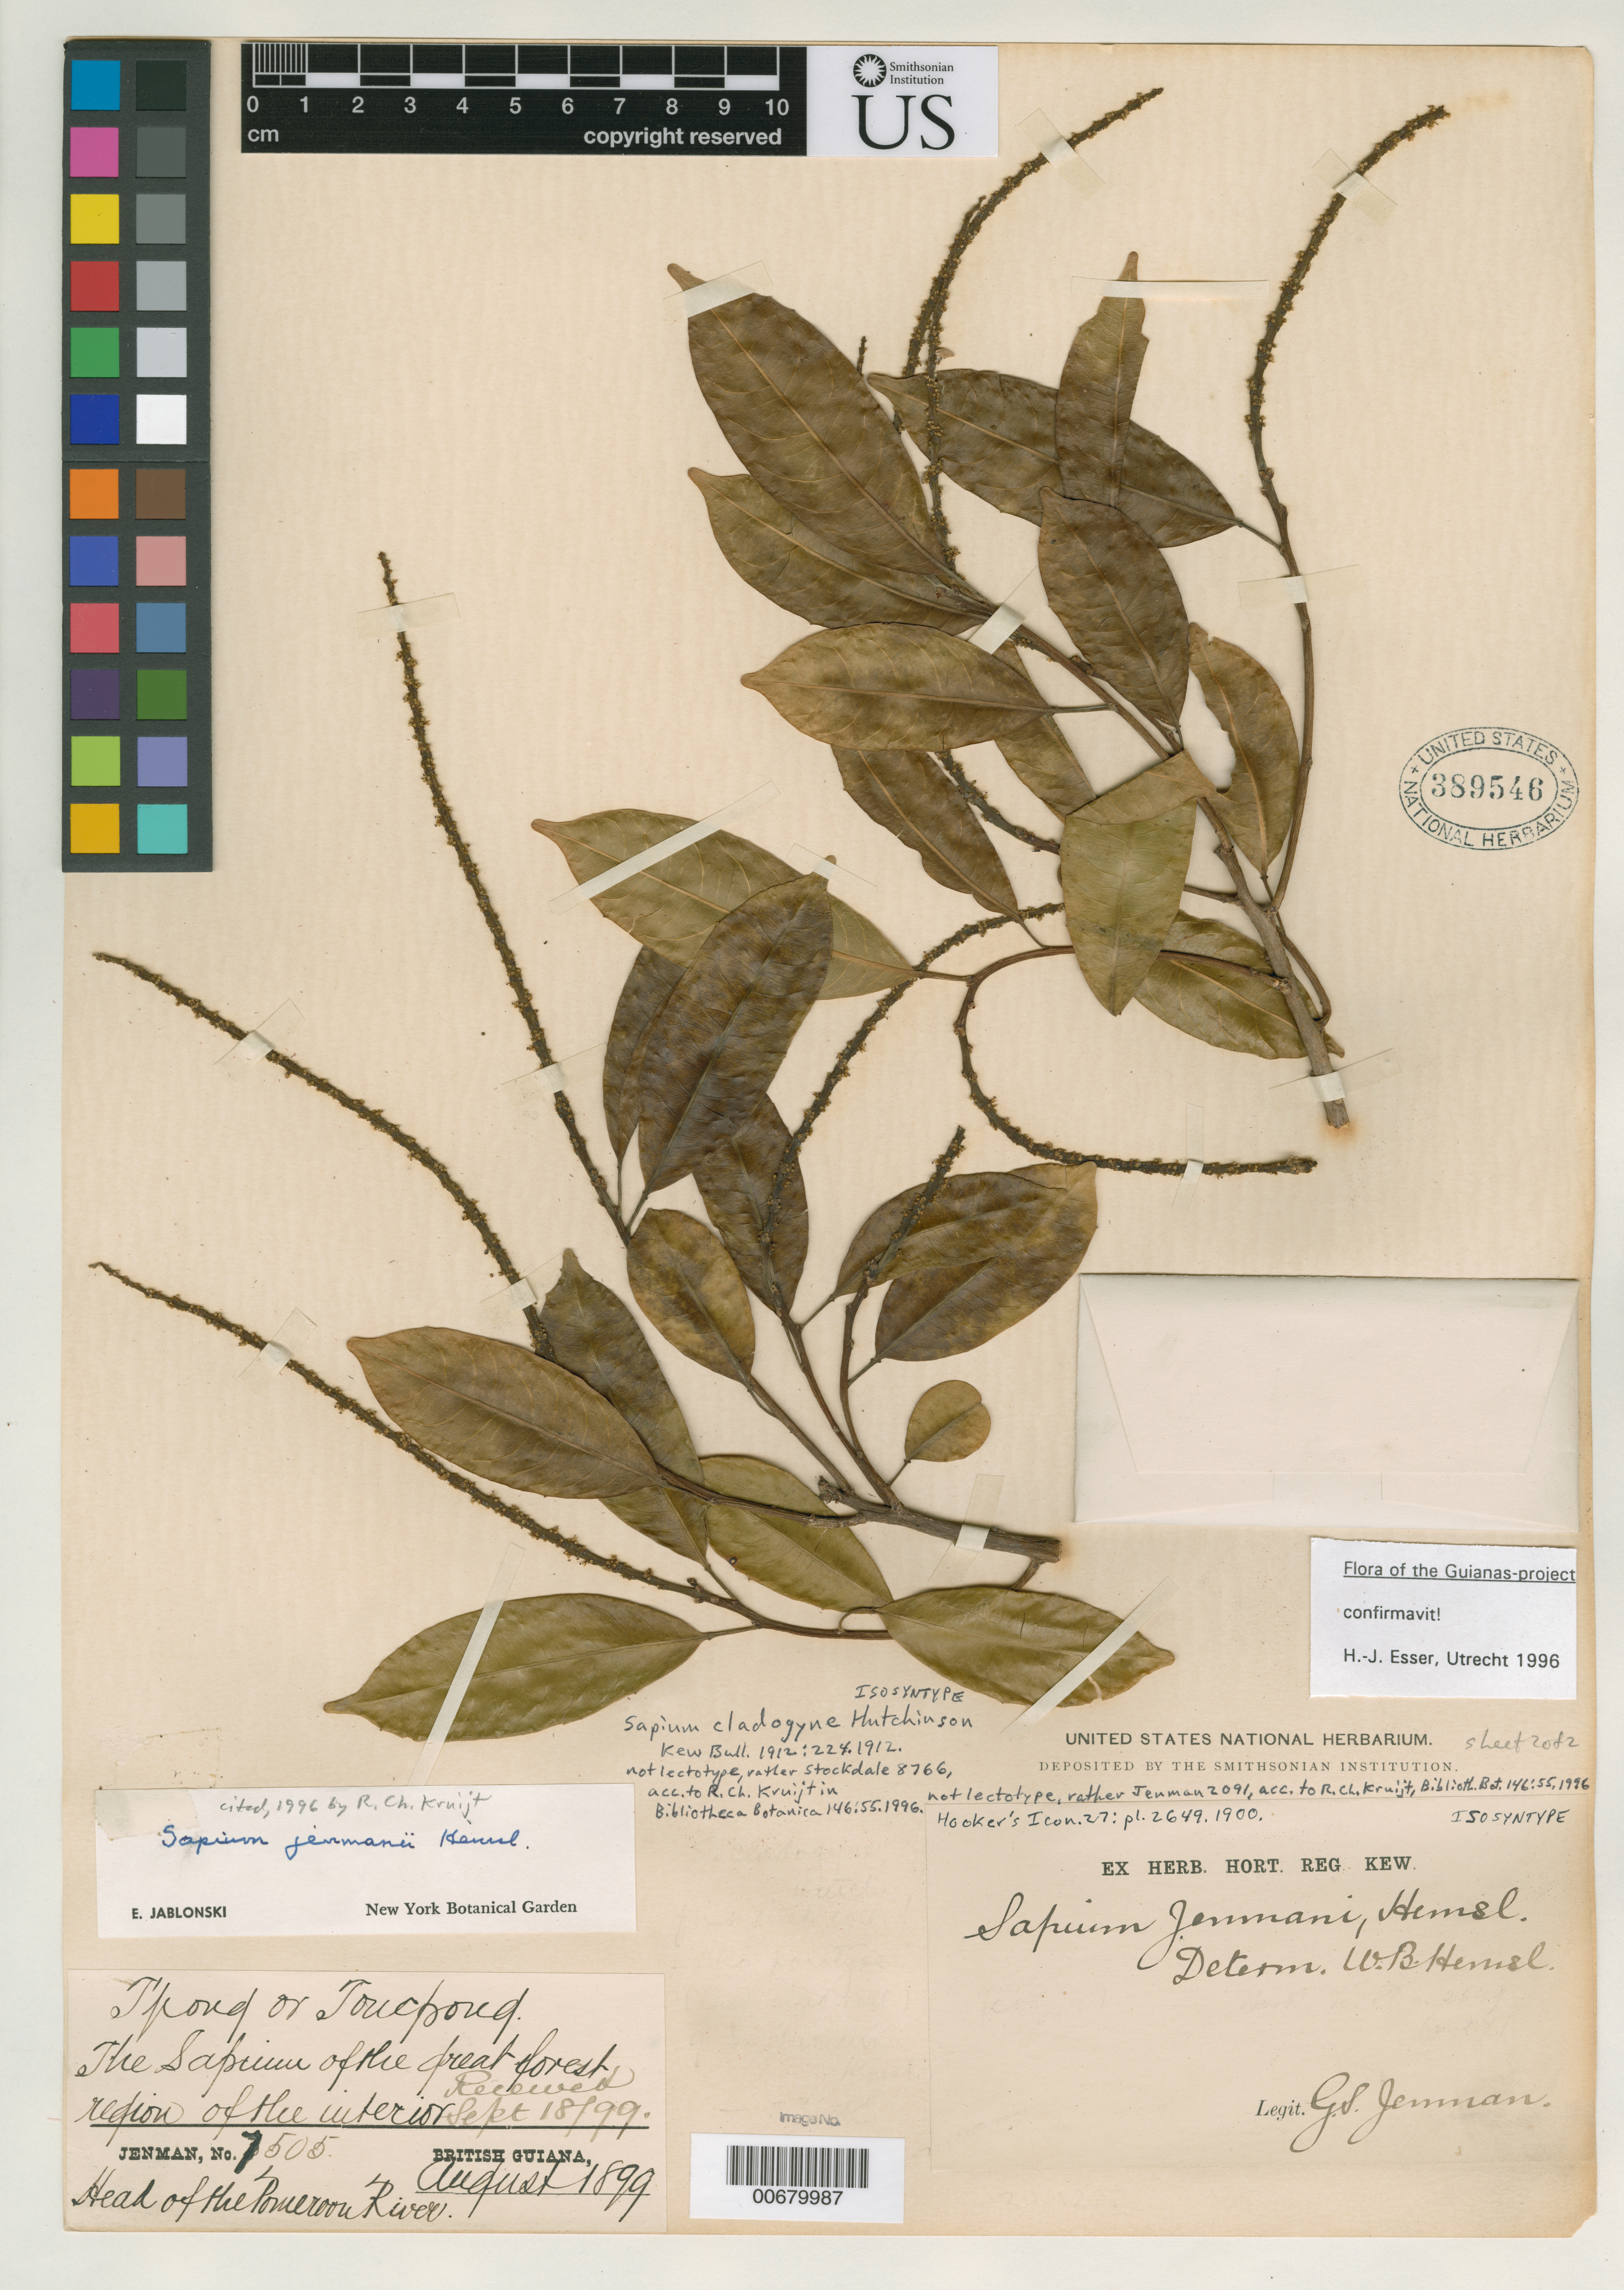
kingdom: Plantae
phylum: Tracheophyta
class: Magnoliopsida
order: Malpighiales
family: Euphorbiaceae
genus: Sapium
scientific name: Sapium jenmanii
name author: Hemsl.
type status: Isosyntype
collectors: G. S. Jenman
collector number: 7505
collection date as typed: Aug 1899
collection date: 1899-08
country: Guyana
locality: Head of the Pomeroon River.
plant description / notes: Also an isosyntype of Sapium cladogyne Hutchinson.; Also an isosyntype of Sapium jenmanii Hemsl.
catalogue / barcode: US 389546